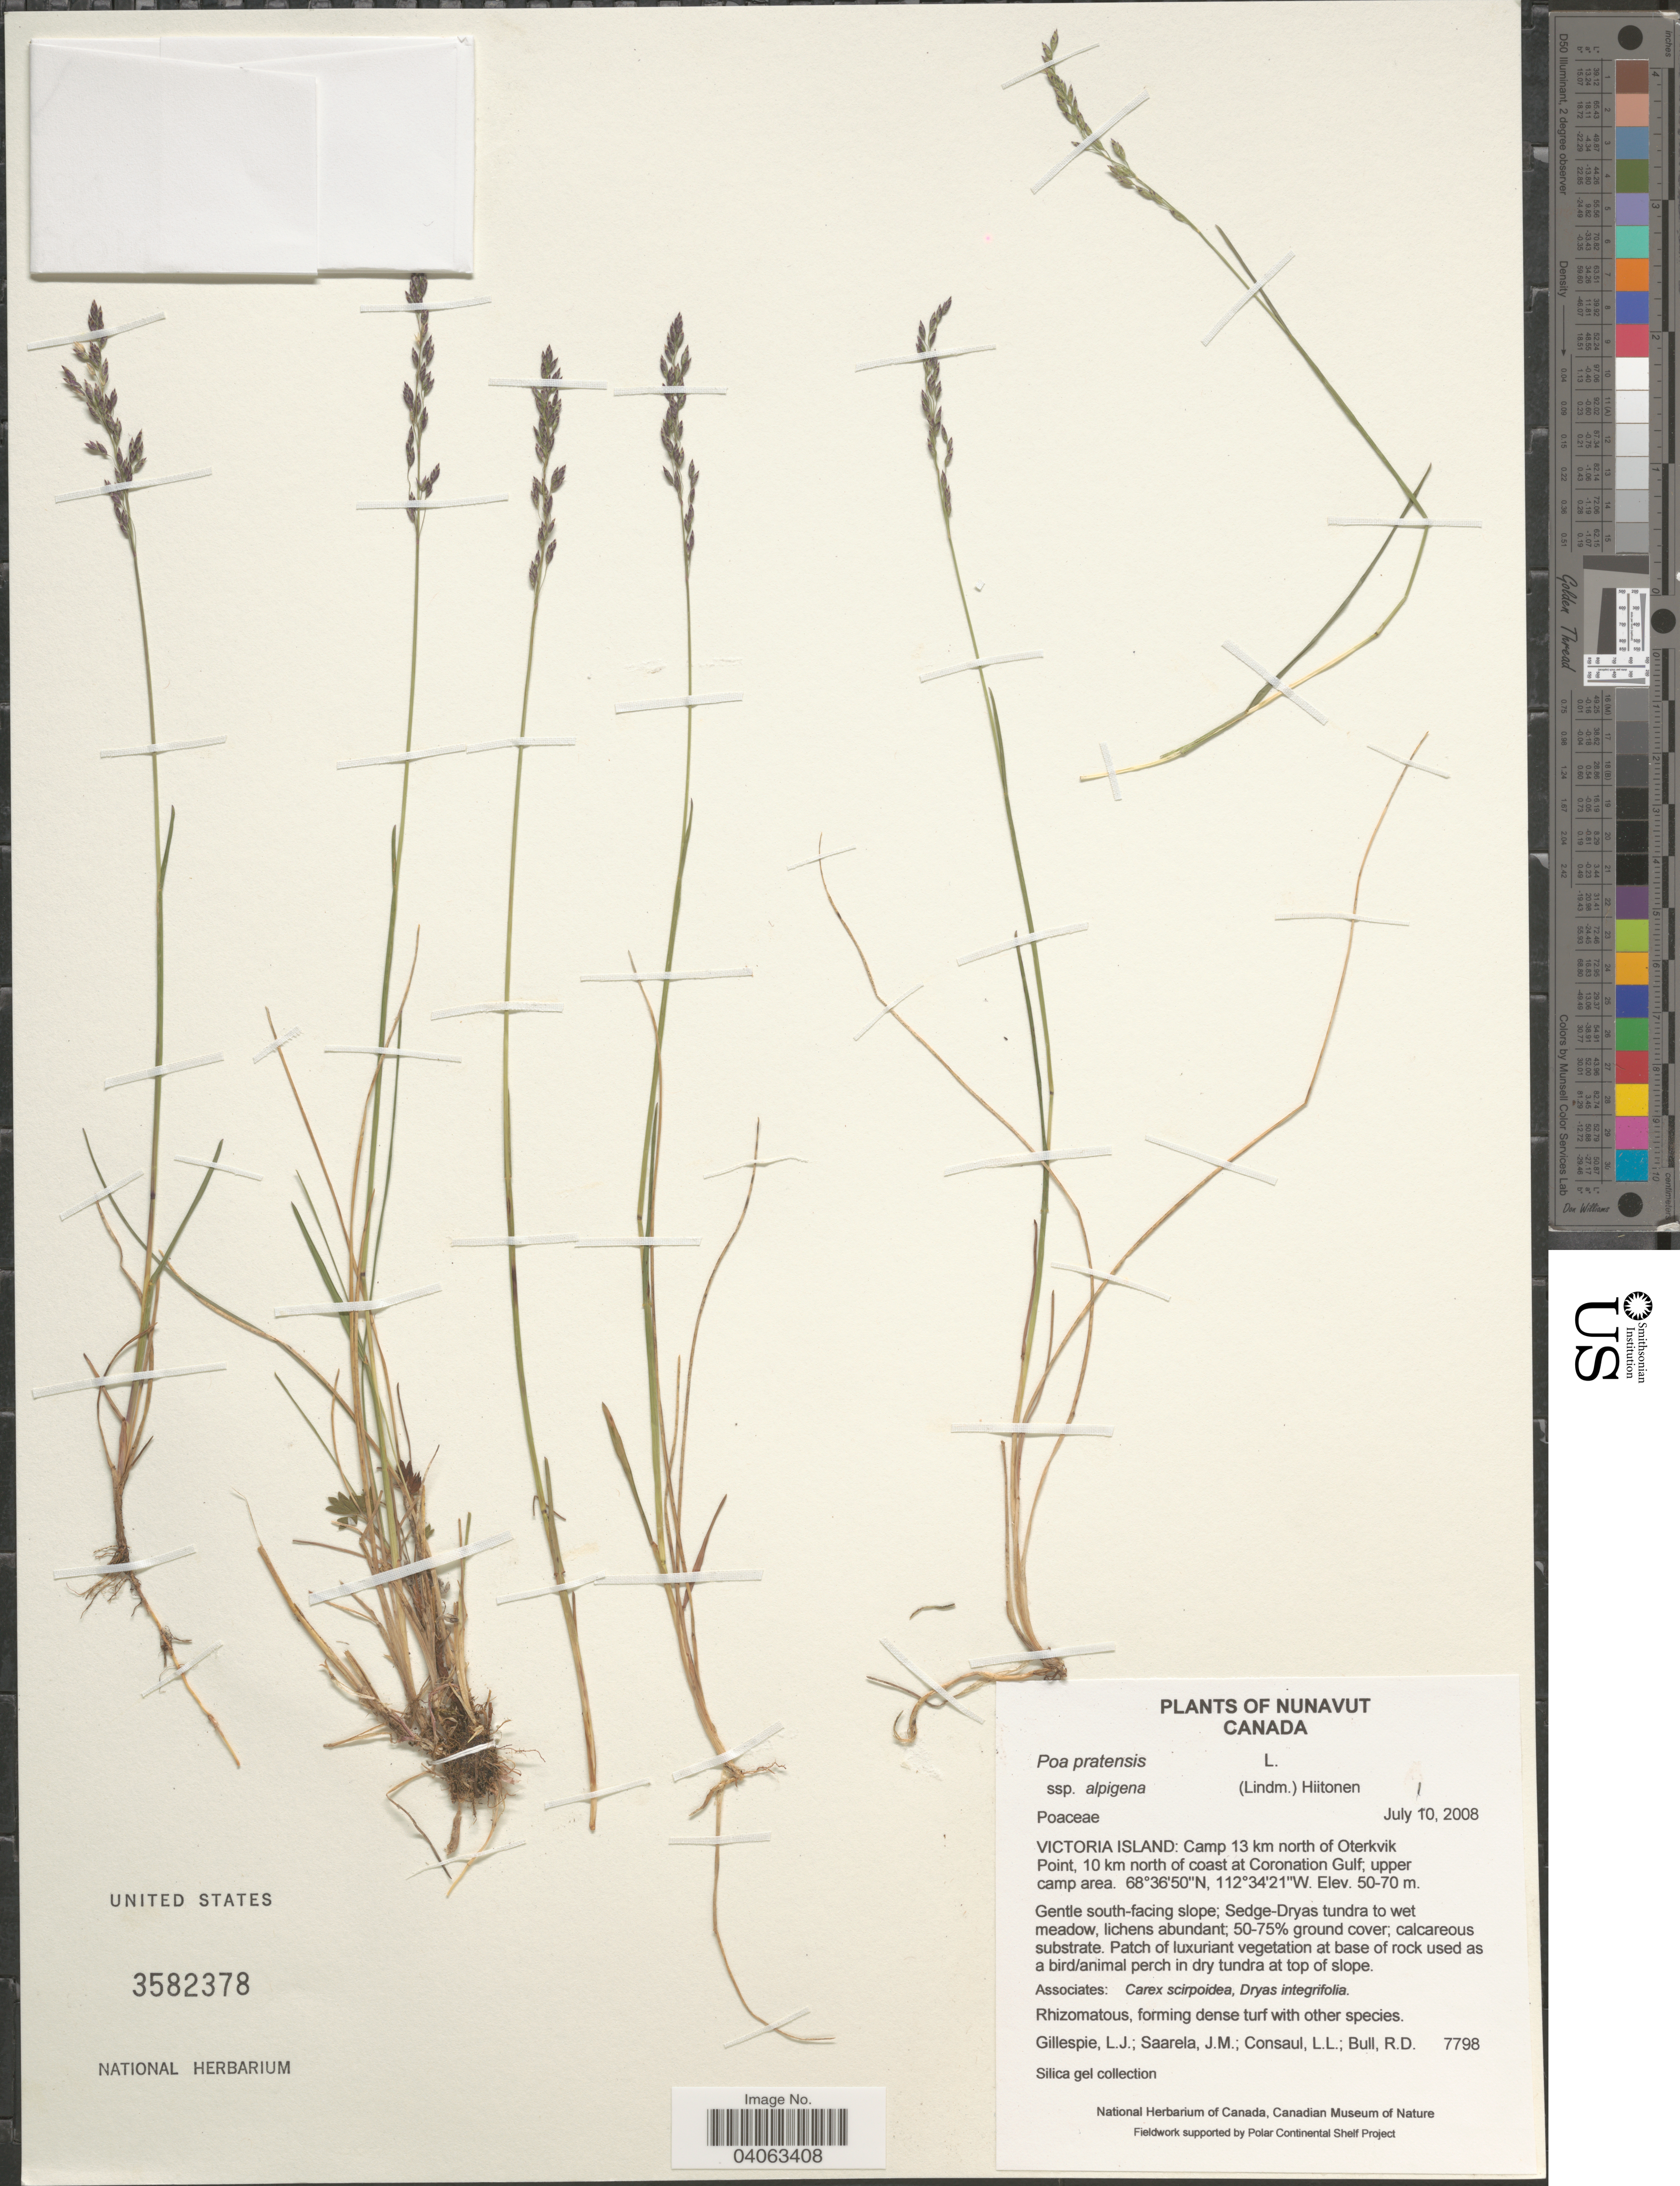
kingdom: Plantae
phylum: Tracheophyta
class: Liliopsida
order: Poales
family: Poaceae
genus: Poa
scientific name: Poa pratensis subsp. alpigena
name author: (Lindm.) Hiitonen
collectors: L. Gillespie, J. Saarela, L. Consaul & R. Bull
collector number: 7798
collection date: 2008-07-10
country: Canada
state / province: Nunavut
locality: Victoria Island: Camp 13 km north of Oterkvik Point, 10 km north of coast at Coronation Gulf, upper camp area. Gentle south-facing slope.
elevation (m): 50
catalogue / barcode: US 3582378